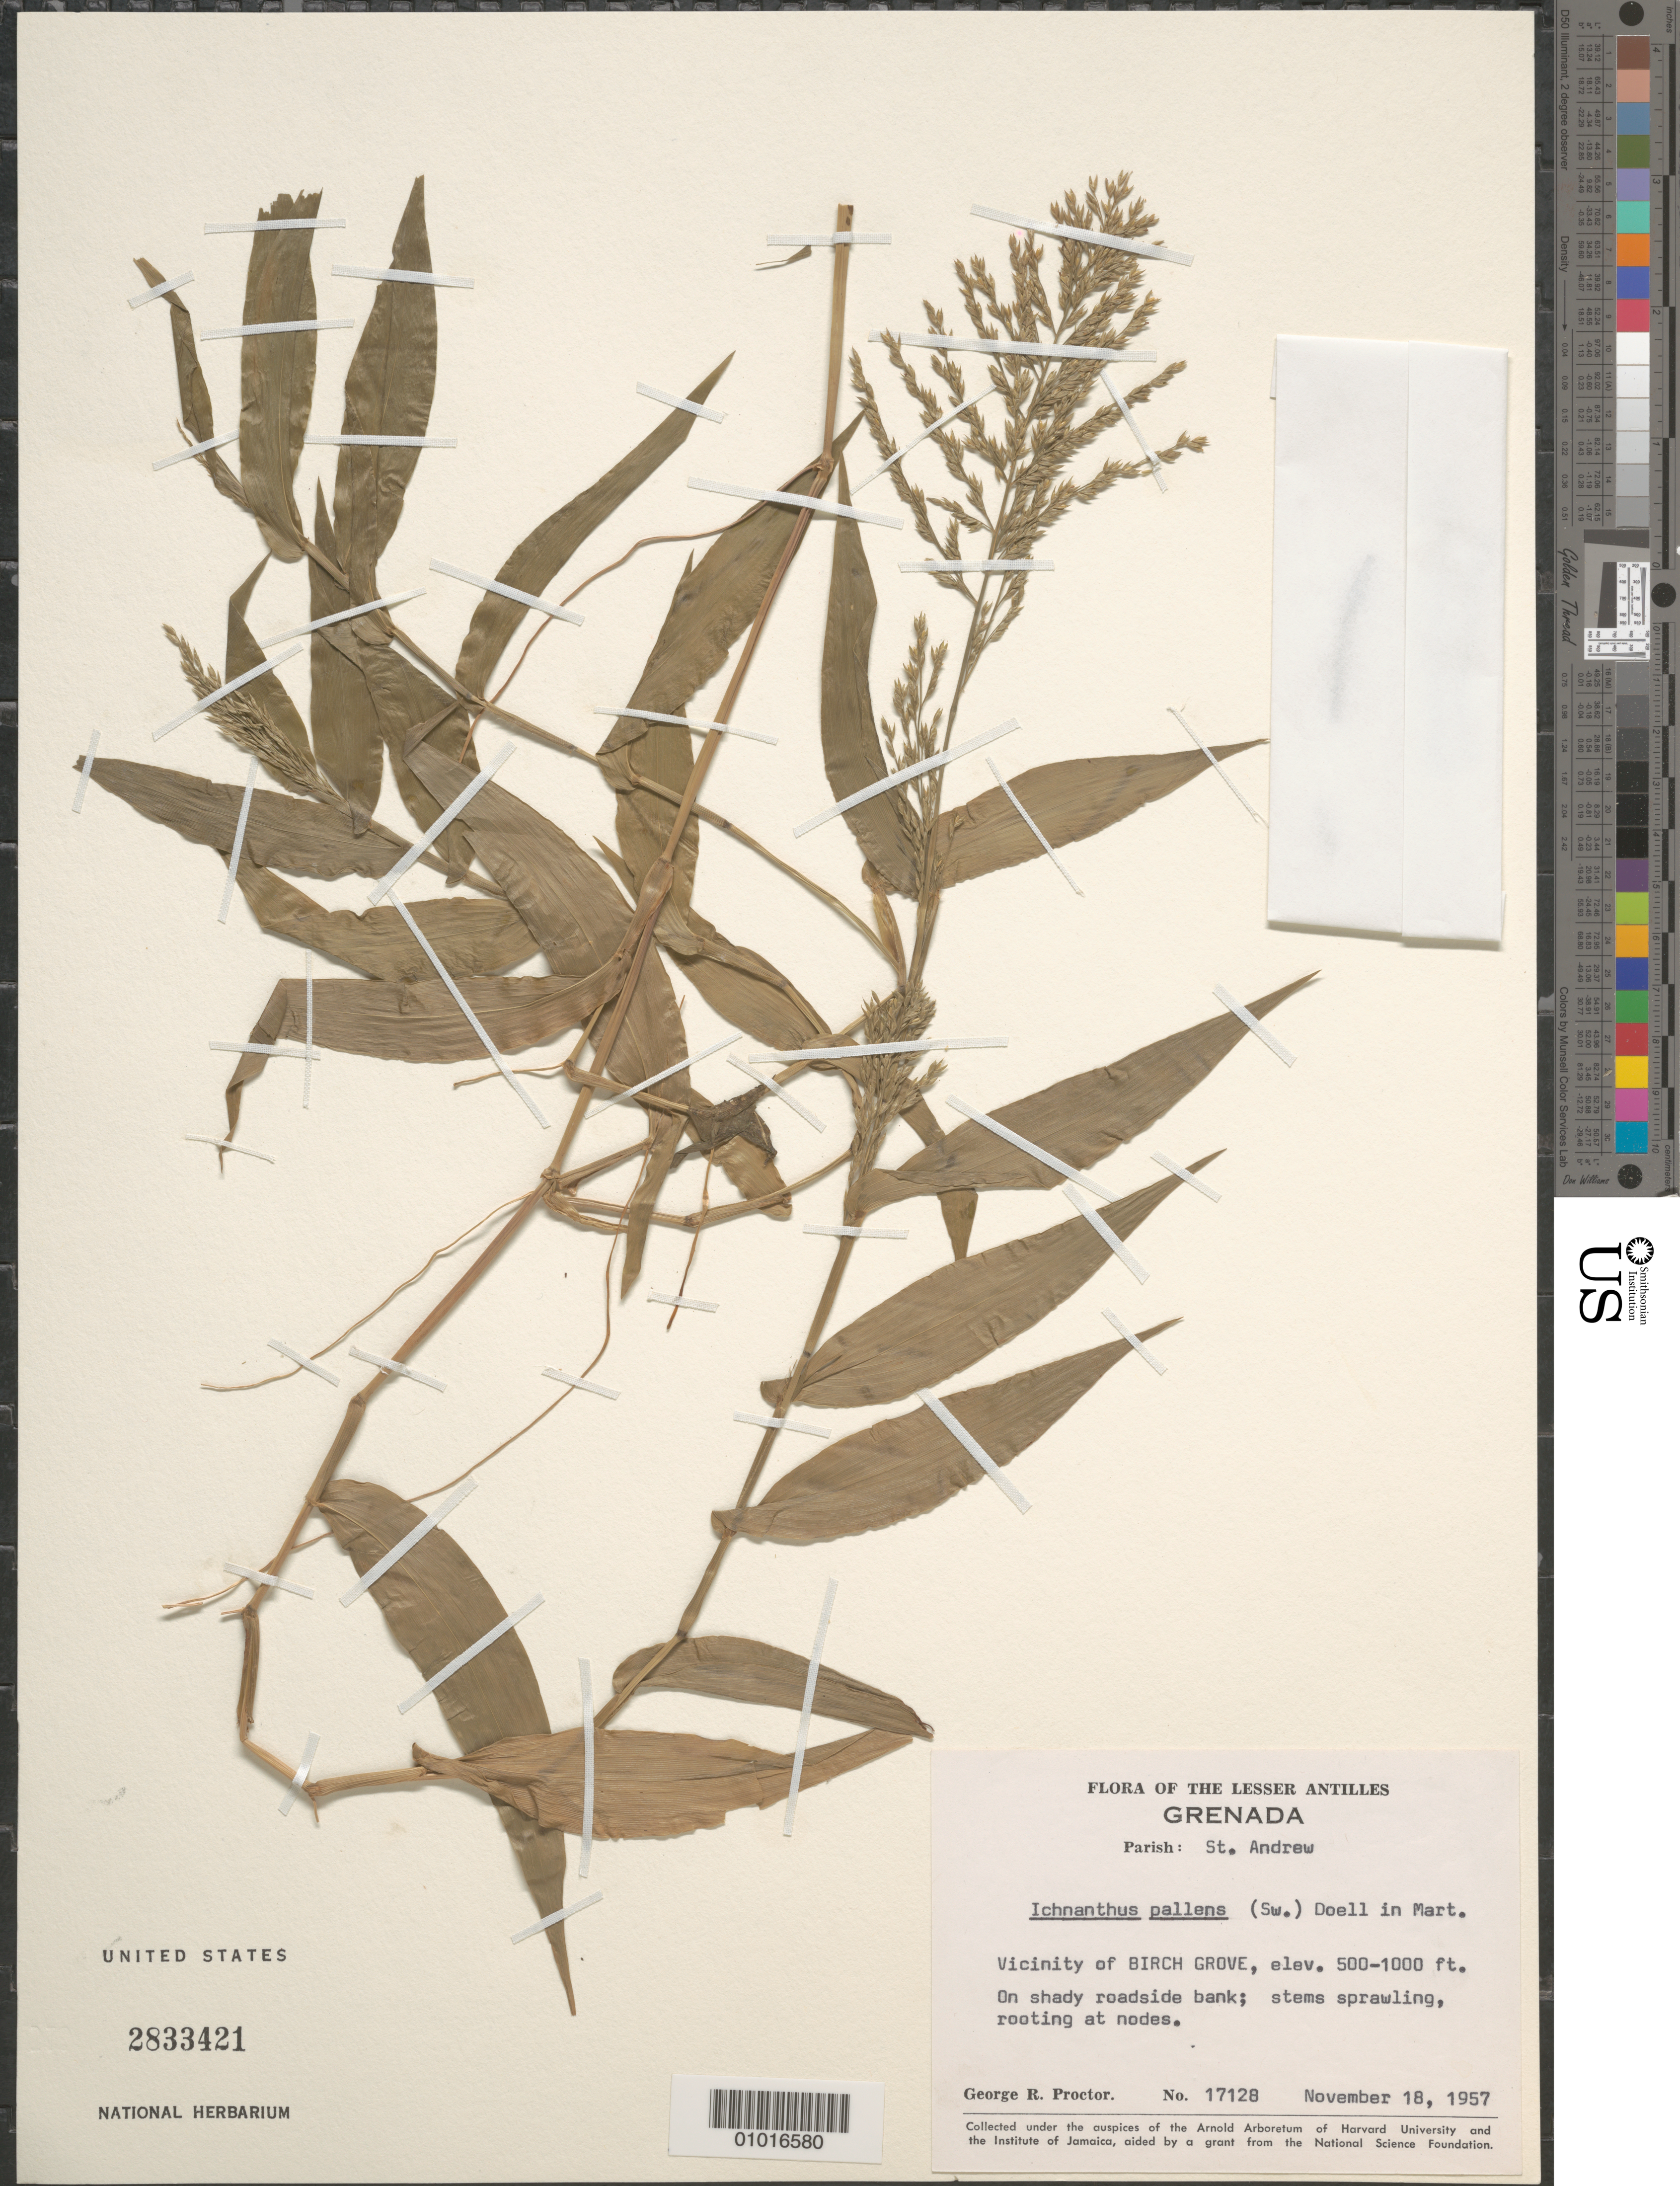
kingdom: Plantae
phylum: Tracheophyta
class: Liliopsida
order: Poales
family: Poaceae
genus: Ichnanthus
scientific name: Ichnanthus pallens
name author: (Sw.) Munro ex Benth.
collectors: G. R. Proctor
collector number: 17128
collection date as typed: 18 Nov 1957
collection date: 1957-11-18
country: Grenada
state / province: Saint Andrew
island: Grenada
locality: Vicinity of Birsh Grove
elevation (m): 152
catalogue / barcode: US 2833421